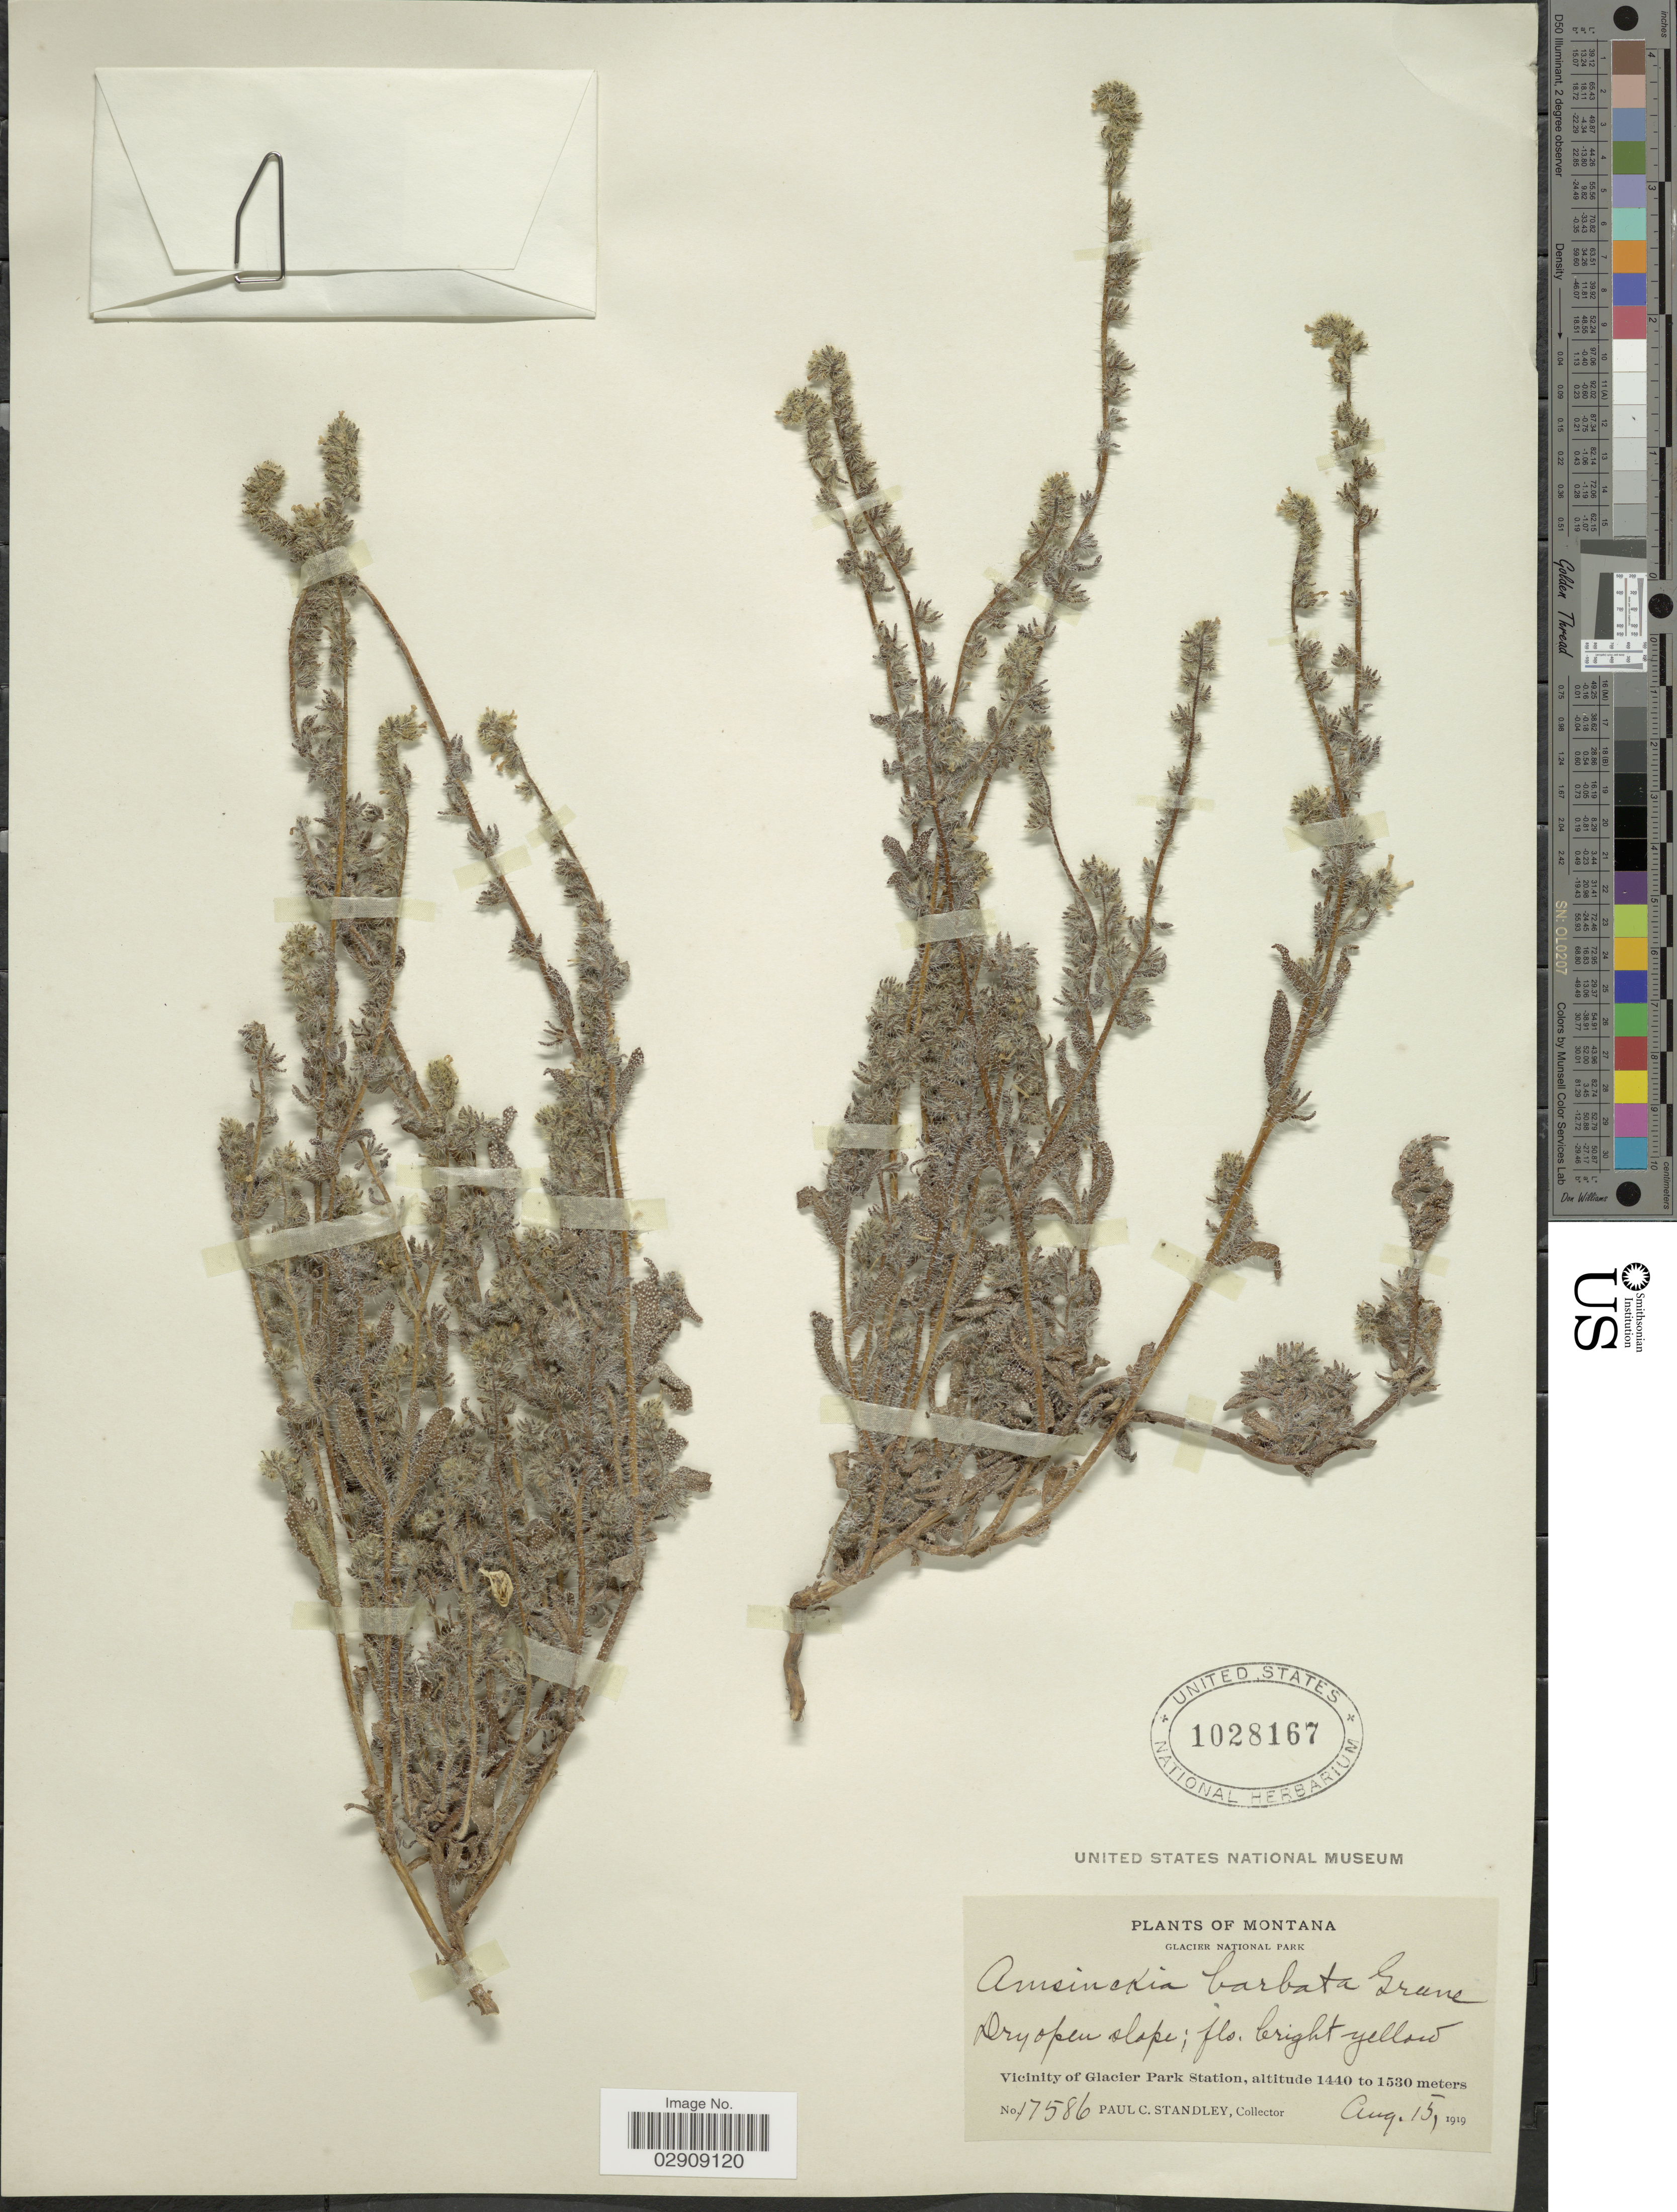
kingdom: Plantae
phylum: Tracheophyta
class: Magnoliopsida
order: Boraginales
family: Boraginaceae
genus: Amsinckia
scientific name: Amsinckia lycopsoides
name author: Lehm.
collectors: P. C. Standley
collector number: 17586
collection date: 1919-08-15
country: United States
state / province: Montana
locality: Glacier National Park. Vicinity of Glacier Park Station.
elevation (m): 1440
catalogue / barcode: US 1028167